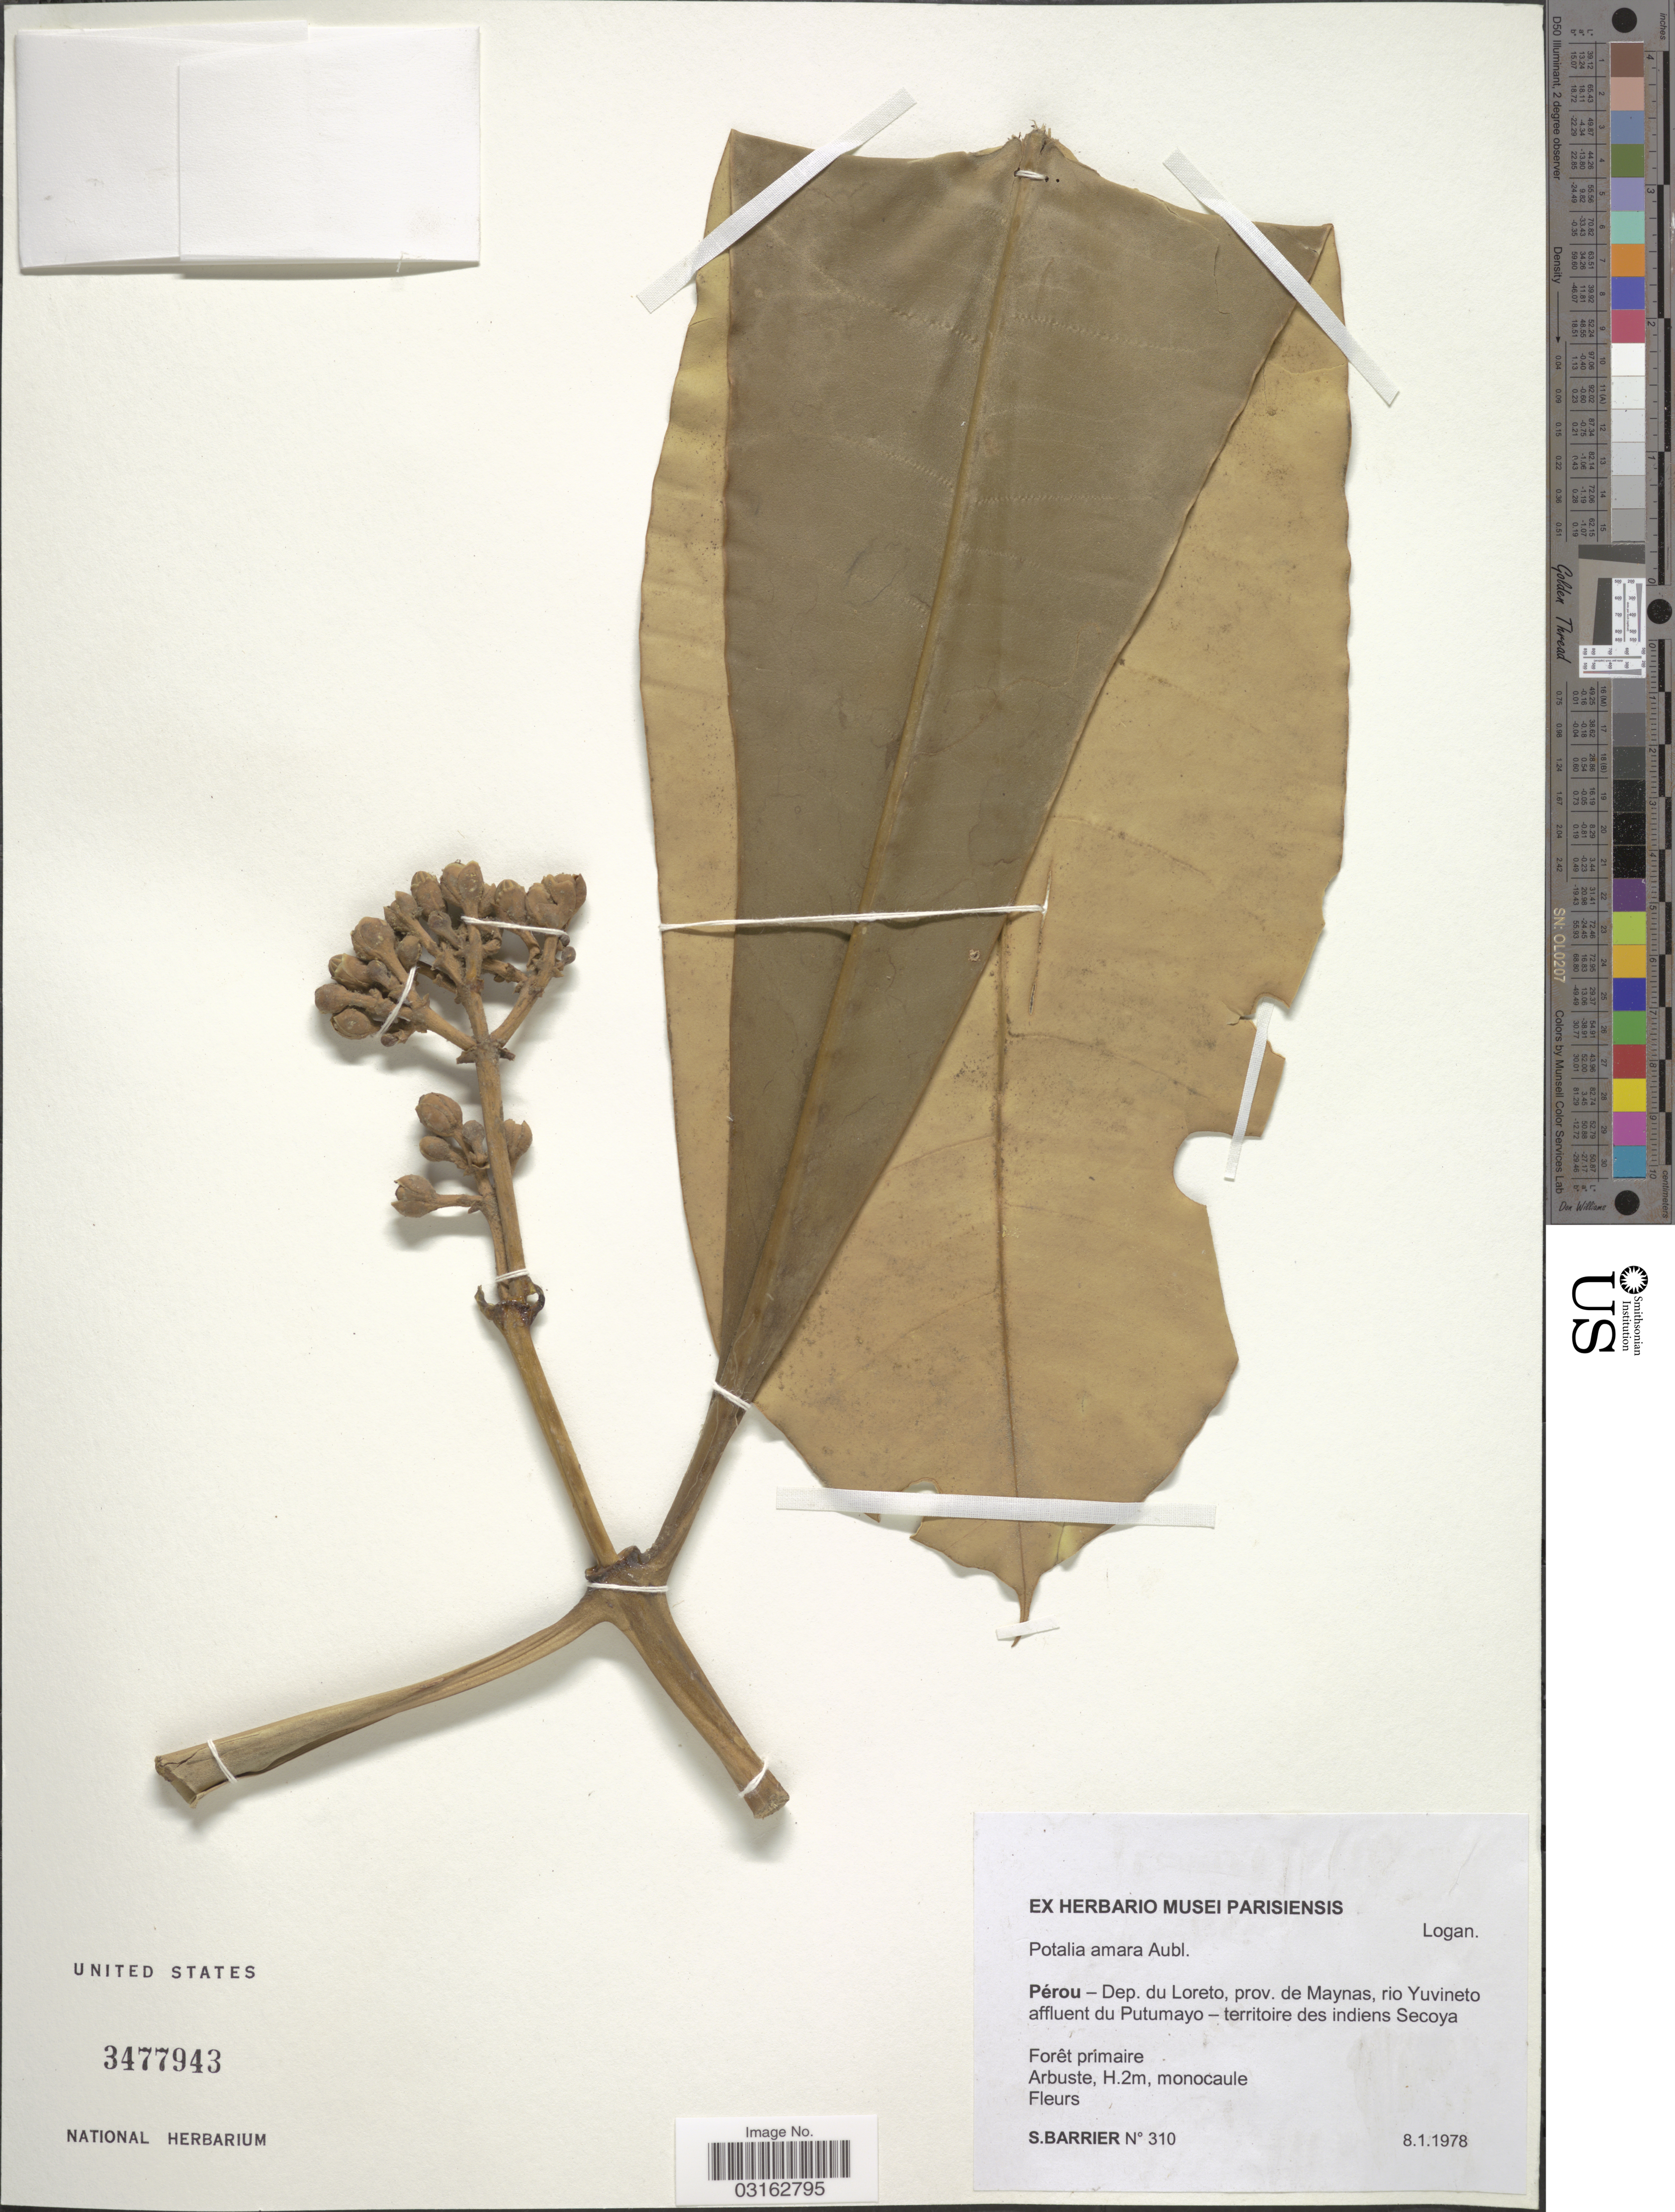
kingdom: Plantae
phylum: Tracheophyta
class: Magnoliopsida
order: Gentianales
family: Gentianaceae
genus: Potalia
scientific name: Potalia resinifera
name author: Mart.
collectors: S. Barrier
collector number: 310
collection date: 1978-01-08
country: Peru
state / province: Loreto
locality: Dep. du Loreto, prov. de Maynas, rio Yuvineto affluent du Putumayo - territoire des indiens Secoya.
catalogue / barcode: US 3477943